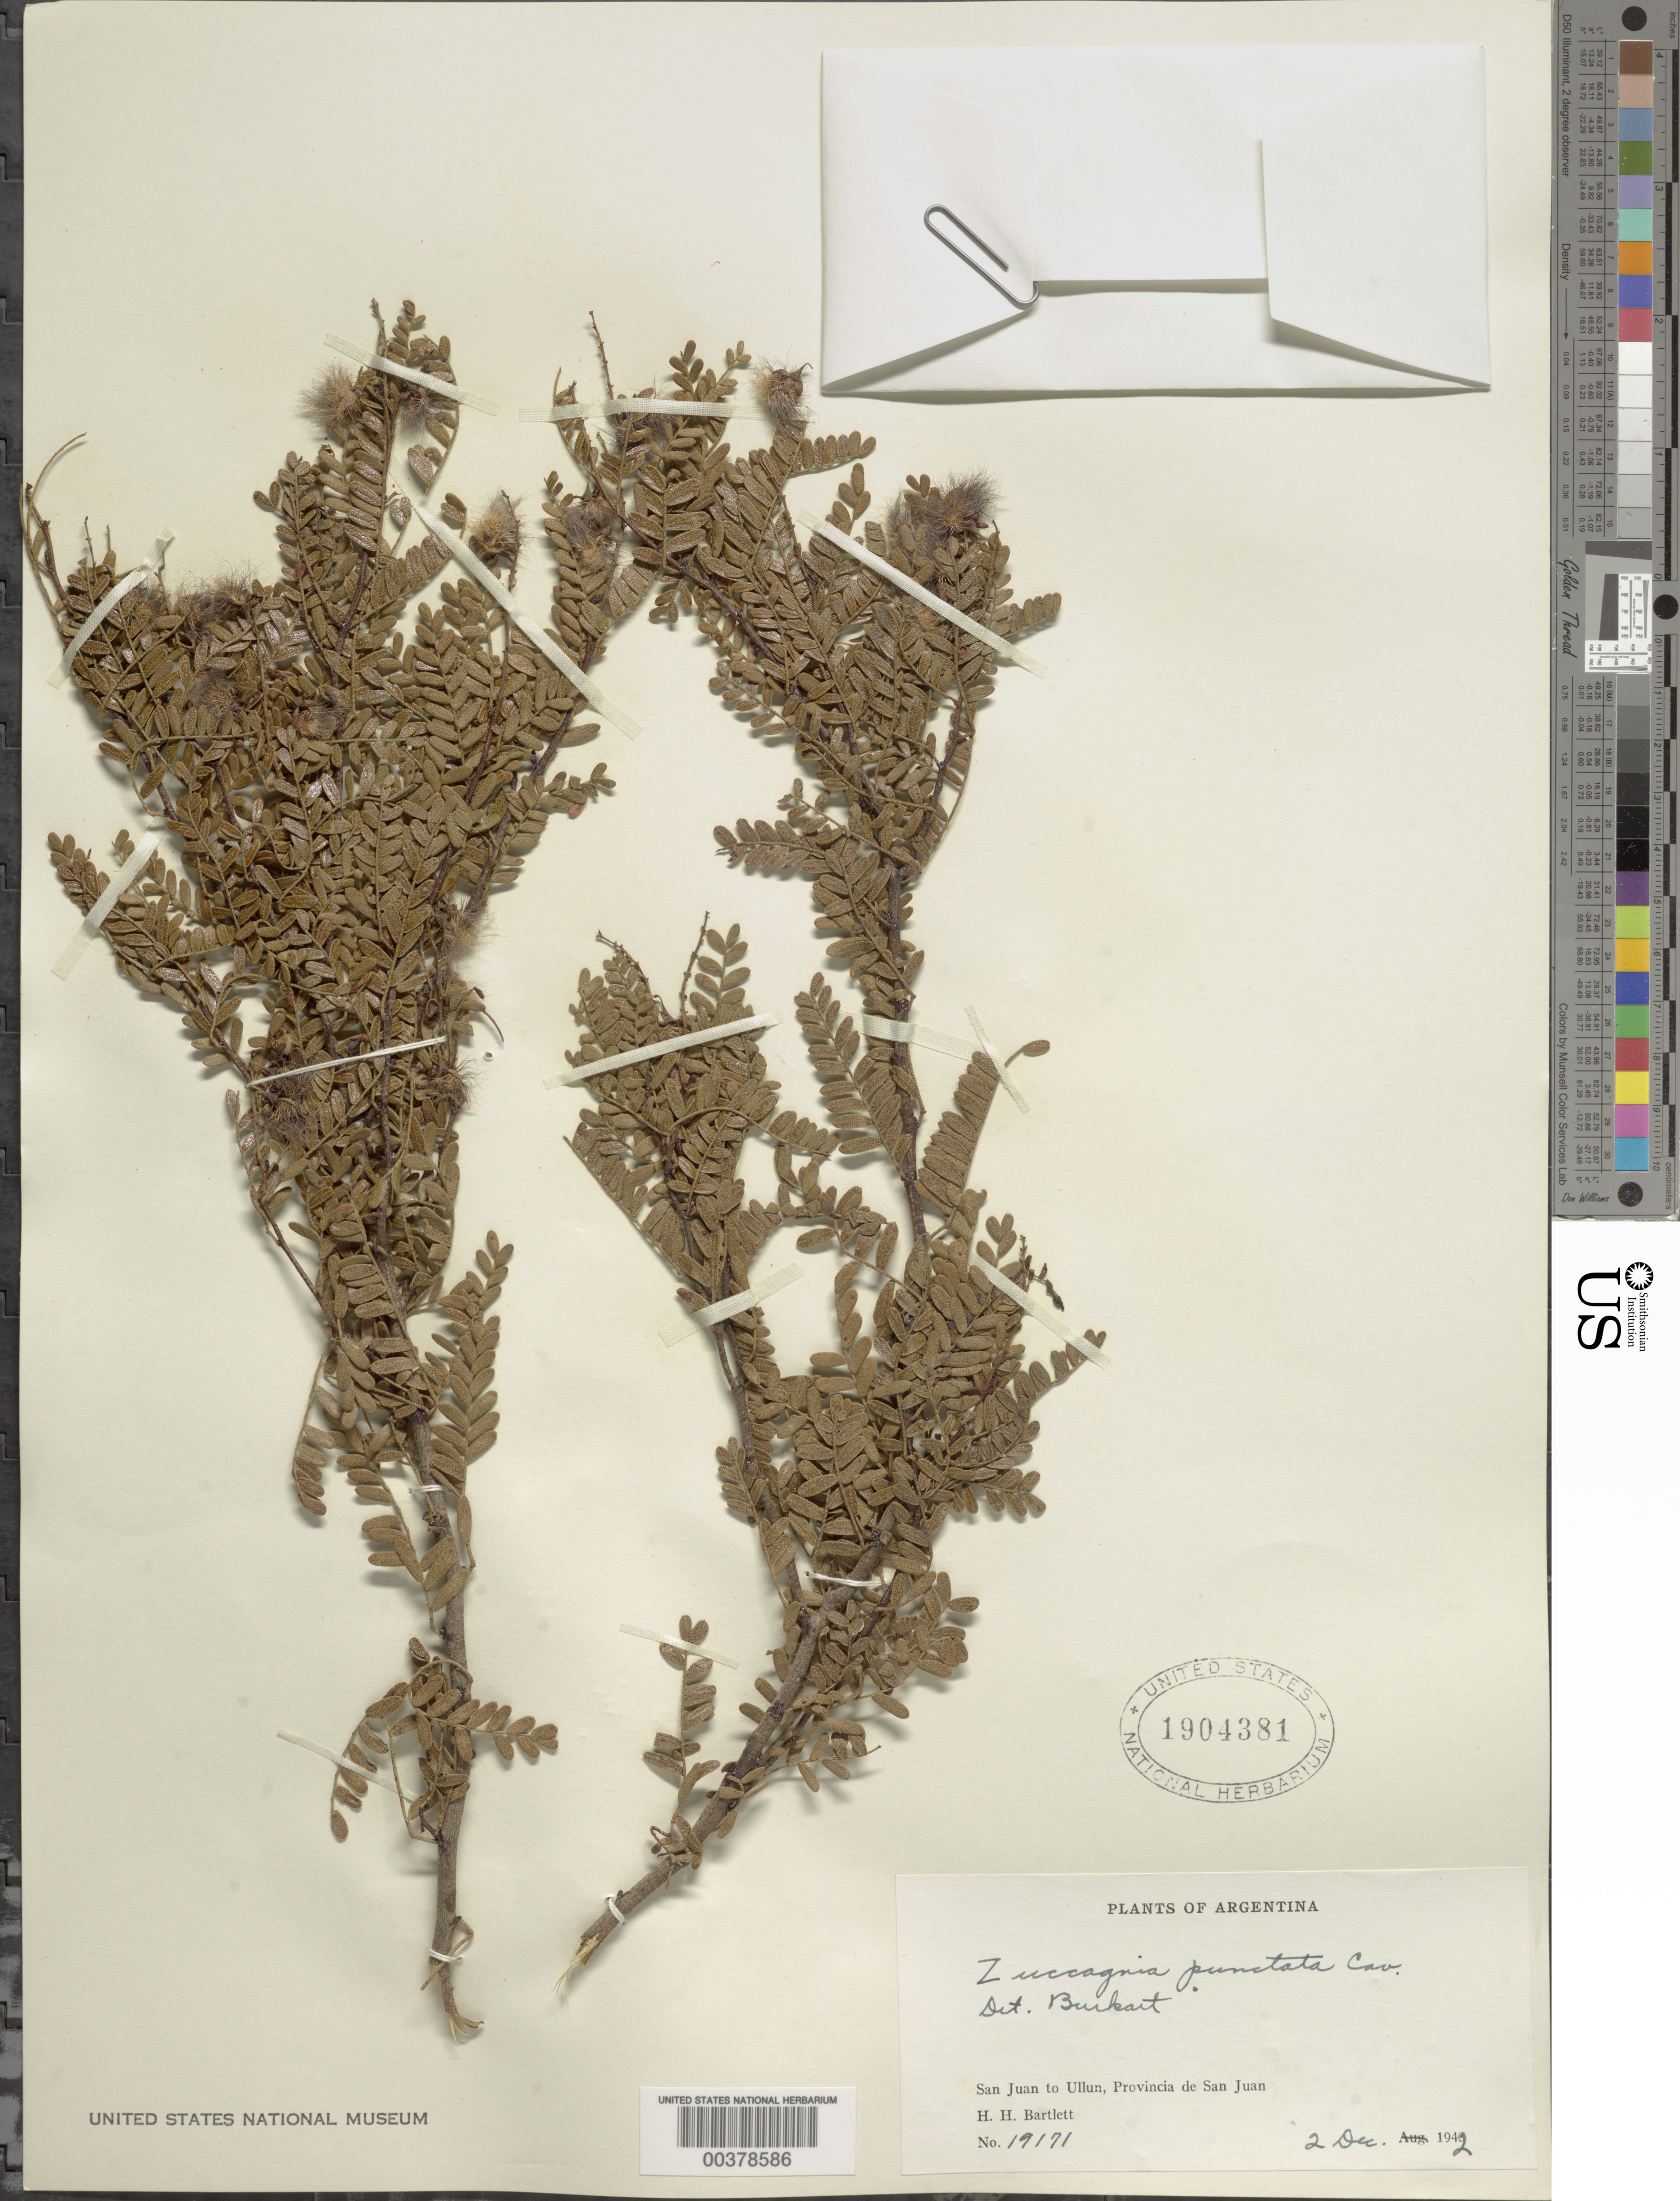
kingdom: Plantae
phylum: Tracheophyta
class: Magnoliopsida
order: Fabales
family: Fabaceae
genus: Zuccagnia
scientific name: Zuccagnia punctata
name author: Cav.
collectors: H. H. Bartlett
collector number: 19171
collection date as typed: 02 Dec 1942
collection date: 1942-12-02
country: Argentina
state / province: San Juan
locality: San Juan to Ullun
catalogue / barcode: US 1904381